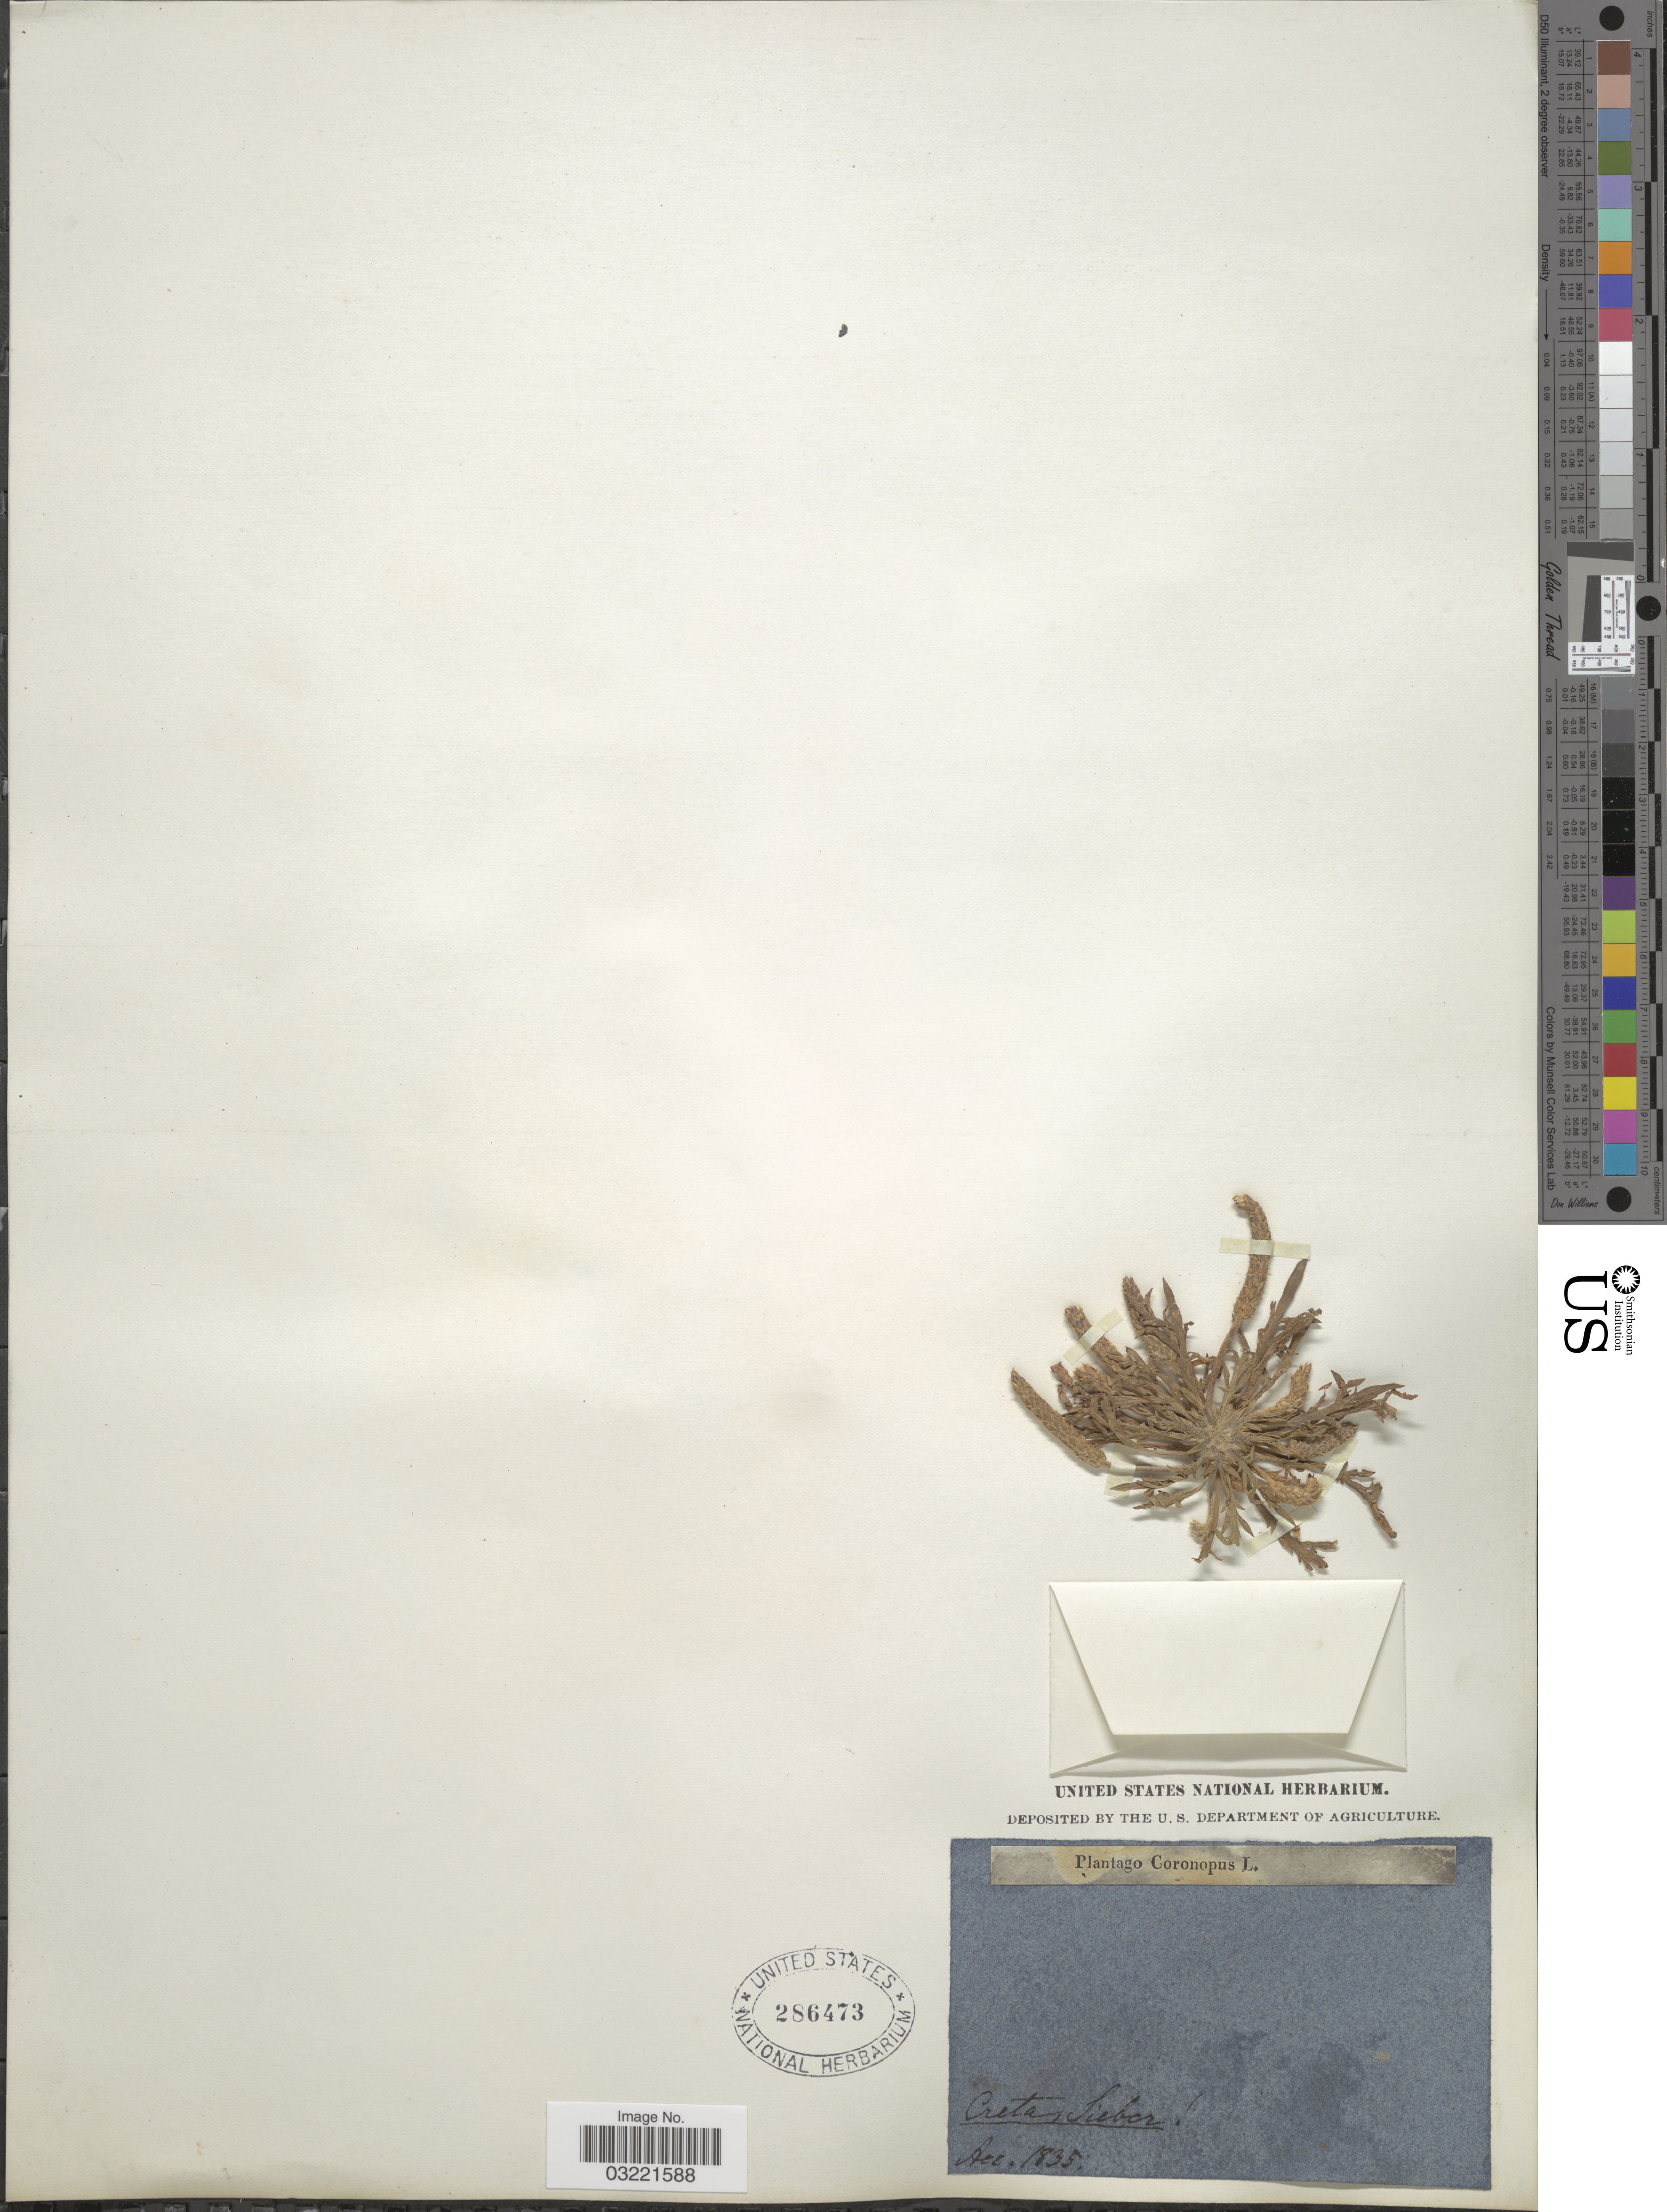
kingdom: Plantae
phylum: Tracheophyta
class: Magnoliopsida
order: Lamiales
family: Plantaginaceae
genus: Plantago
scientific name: Plantago coronopus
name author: L.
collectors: -- Sieber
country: Greece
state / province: Crete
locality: Cretas.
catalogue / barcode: US 286473